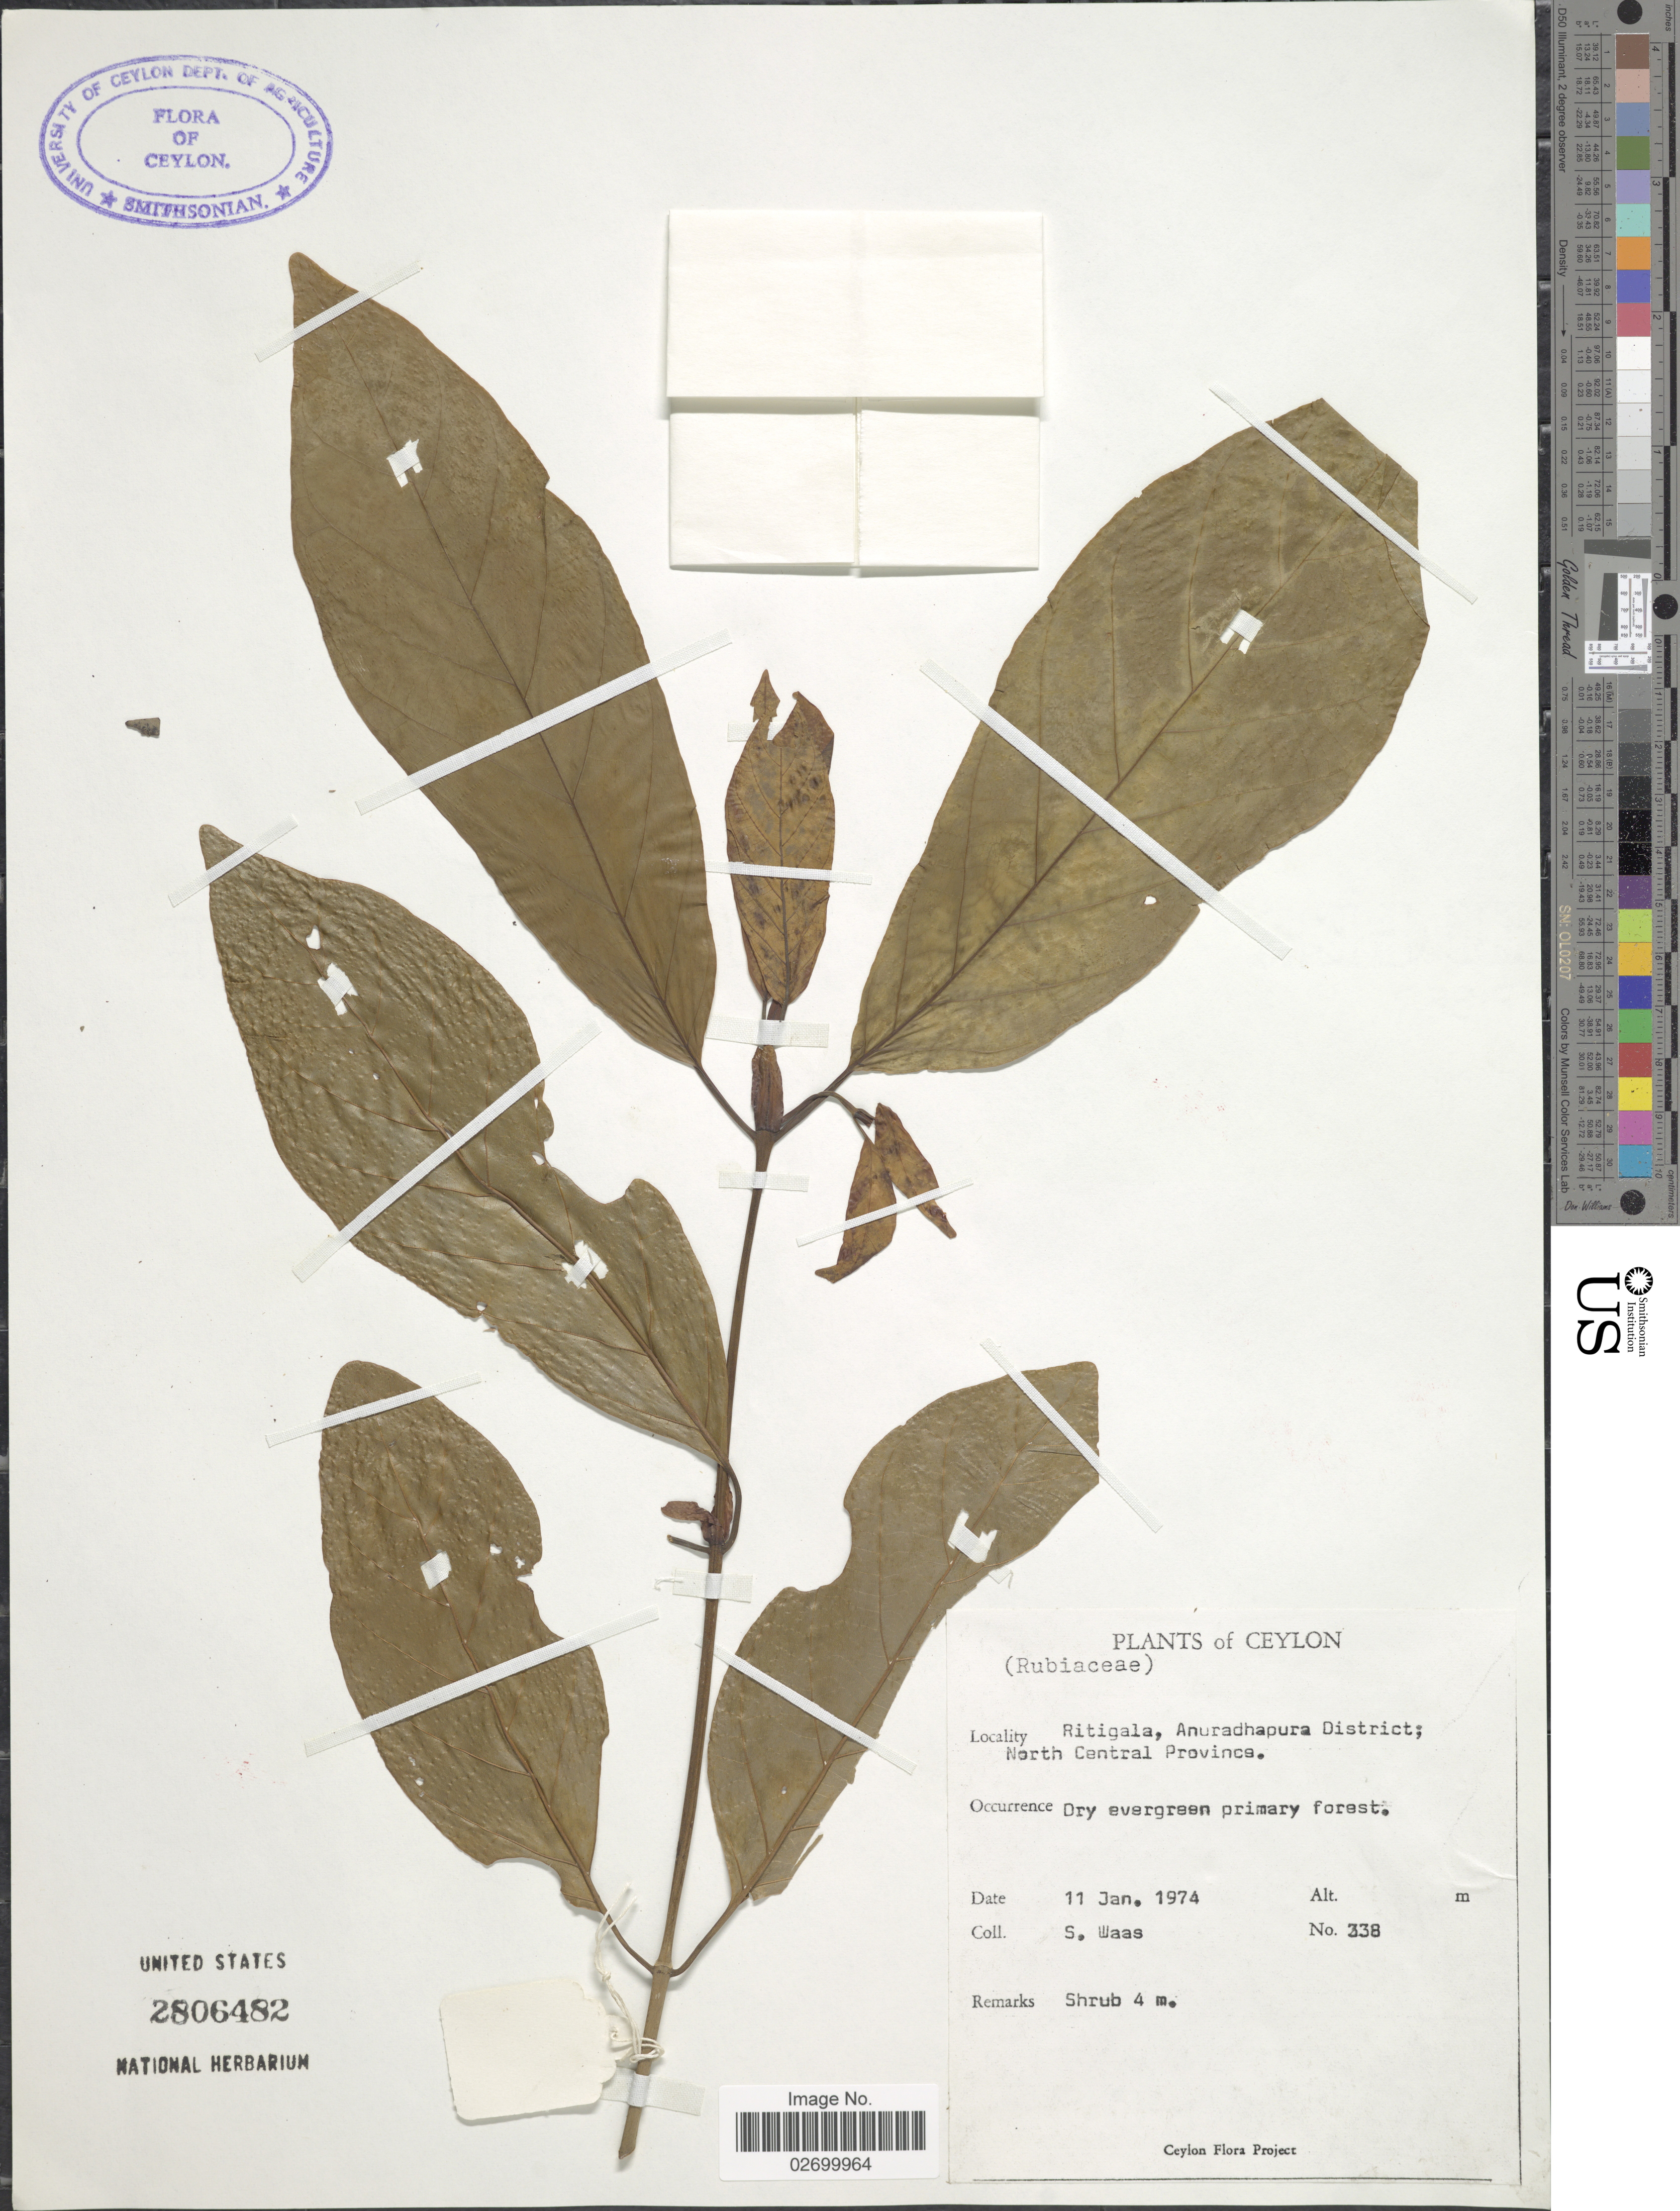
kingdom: Plantae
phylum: Tracheophyta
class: Magnoliopsida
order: Gentianales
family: Rubiaceae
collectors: S. Waas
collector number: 338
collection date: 1974-01-11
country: Sri Lanka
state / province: North Central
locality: Ceylon. Ritigala, Anuradhapura District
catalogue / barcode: US 2806482